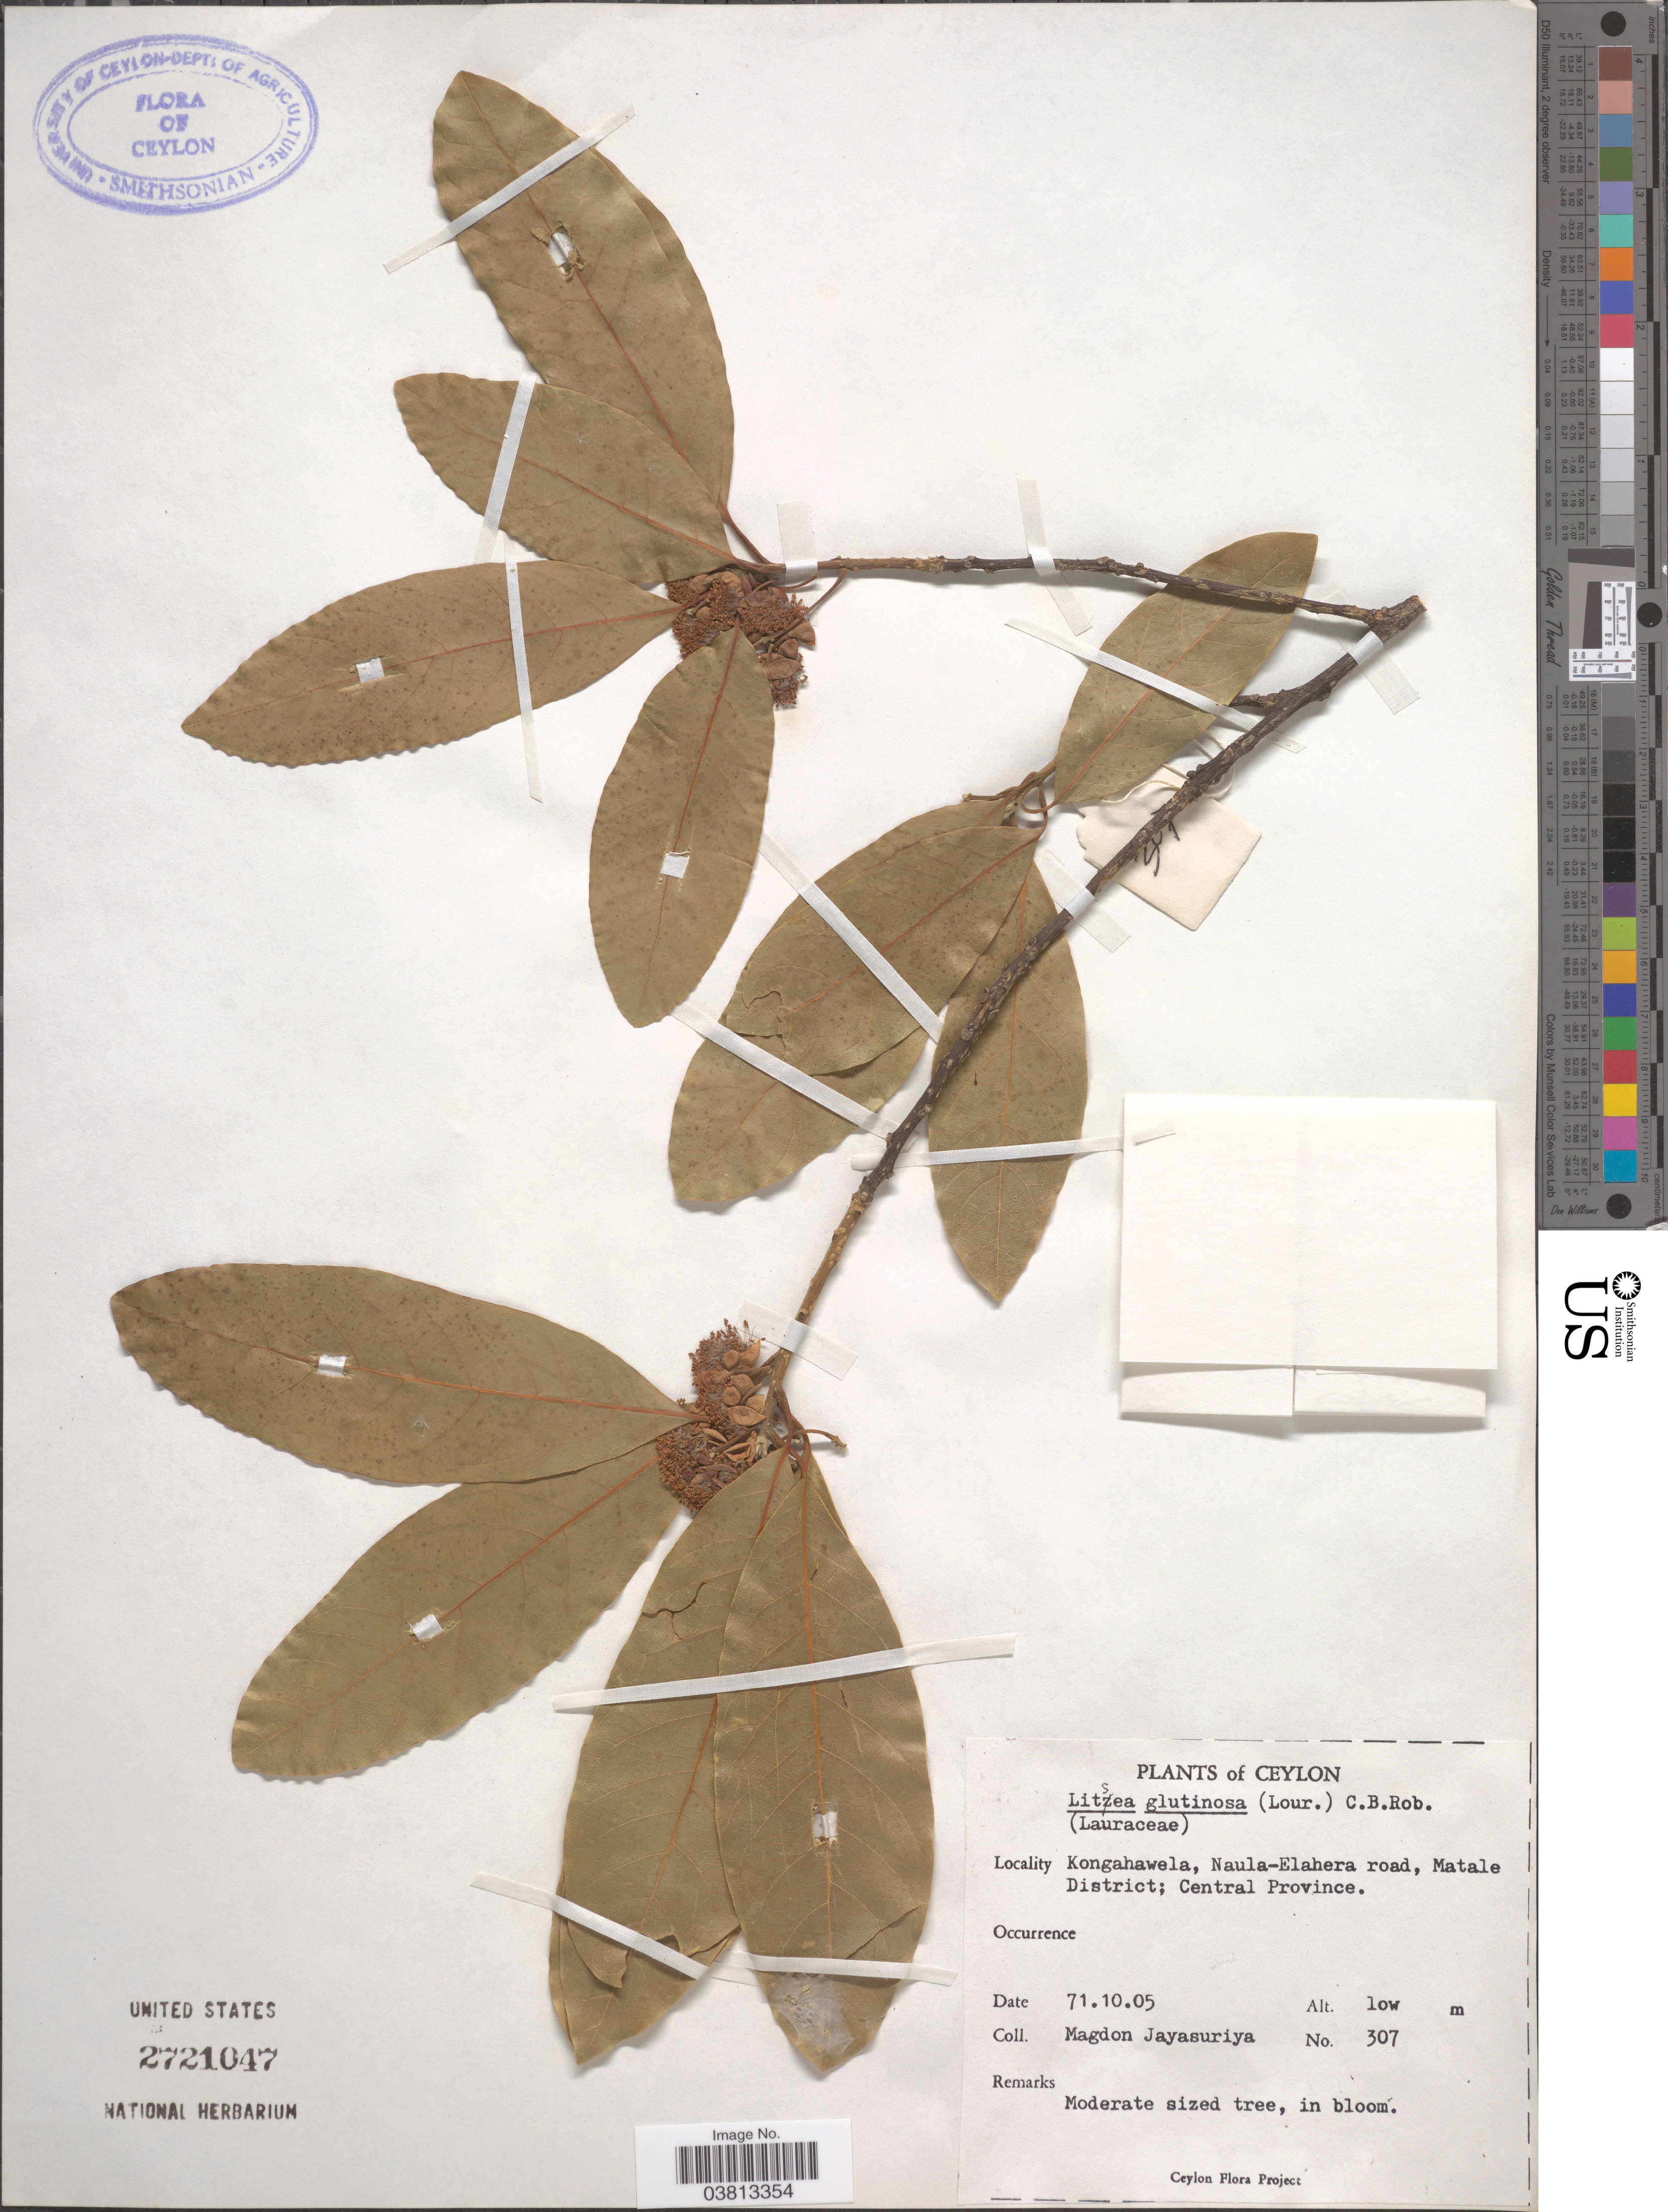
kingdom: Plantae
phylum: Tracheophyta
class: Magnoliopsida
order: Laurales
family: Lauraceae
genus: Litsea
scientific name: Litsea glutinosa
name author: (Lour.) C.B. Rob.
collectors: A. H. Jayasuriya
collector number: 307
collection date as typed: Transcribed d/m/y: 5/10/71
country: Sri Lanka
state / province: Central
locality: Ceylon. Kongahawela, Naula-Elahera road, Matale District.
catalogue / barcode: US 2721047